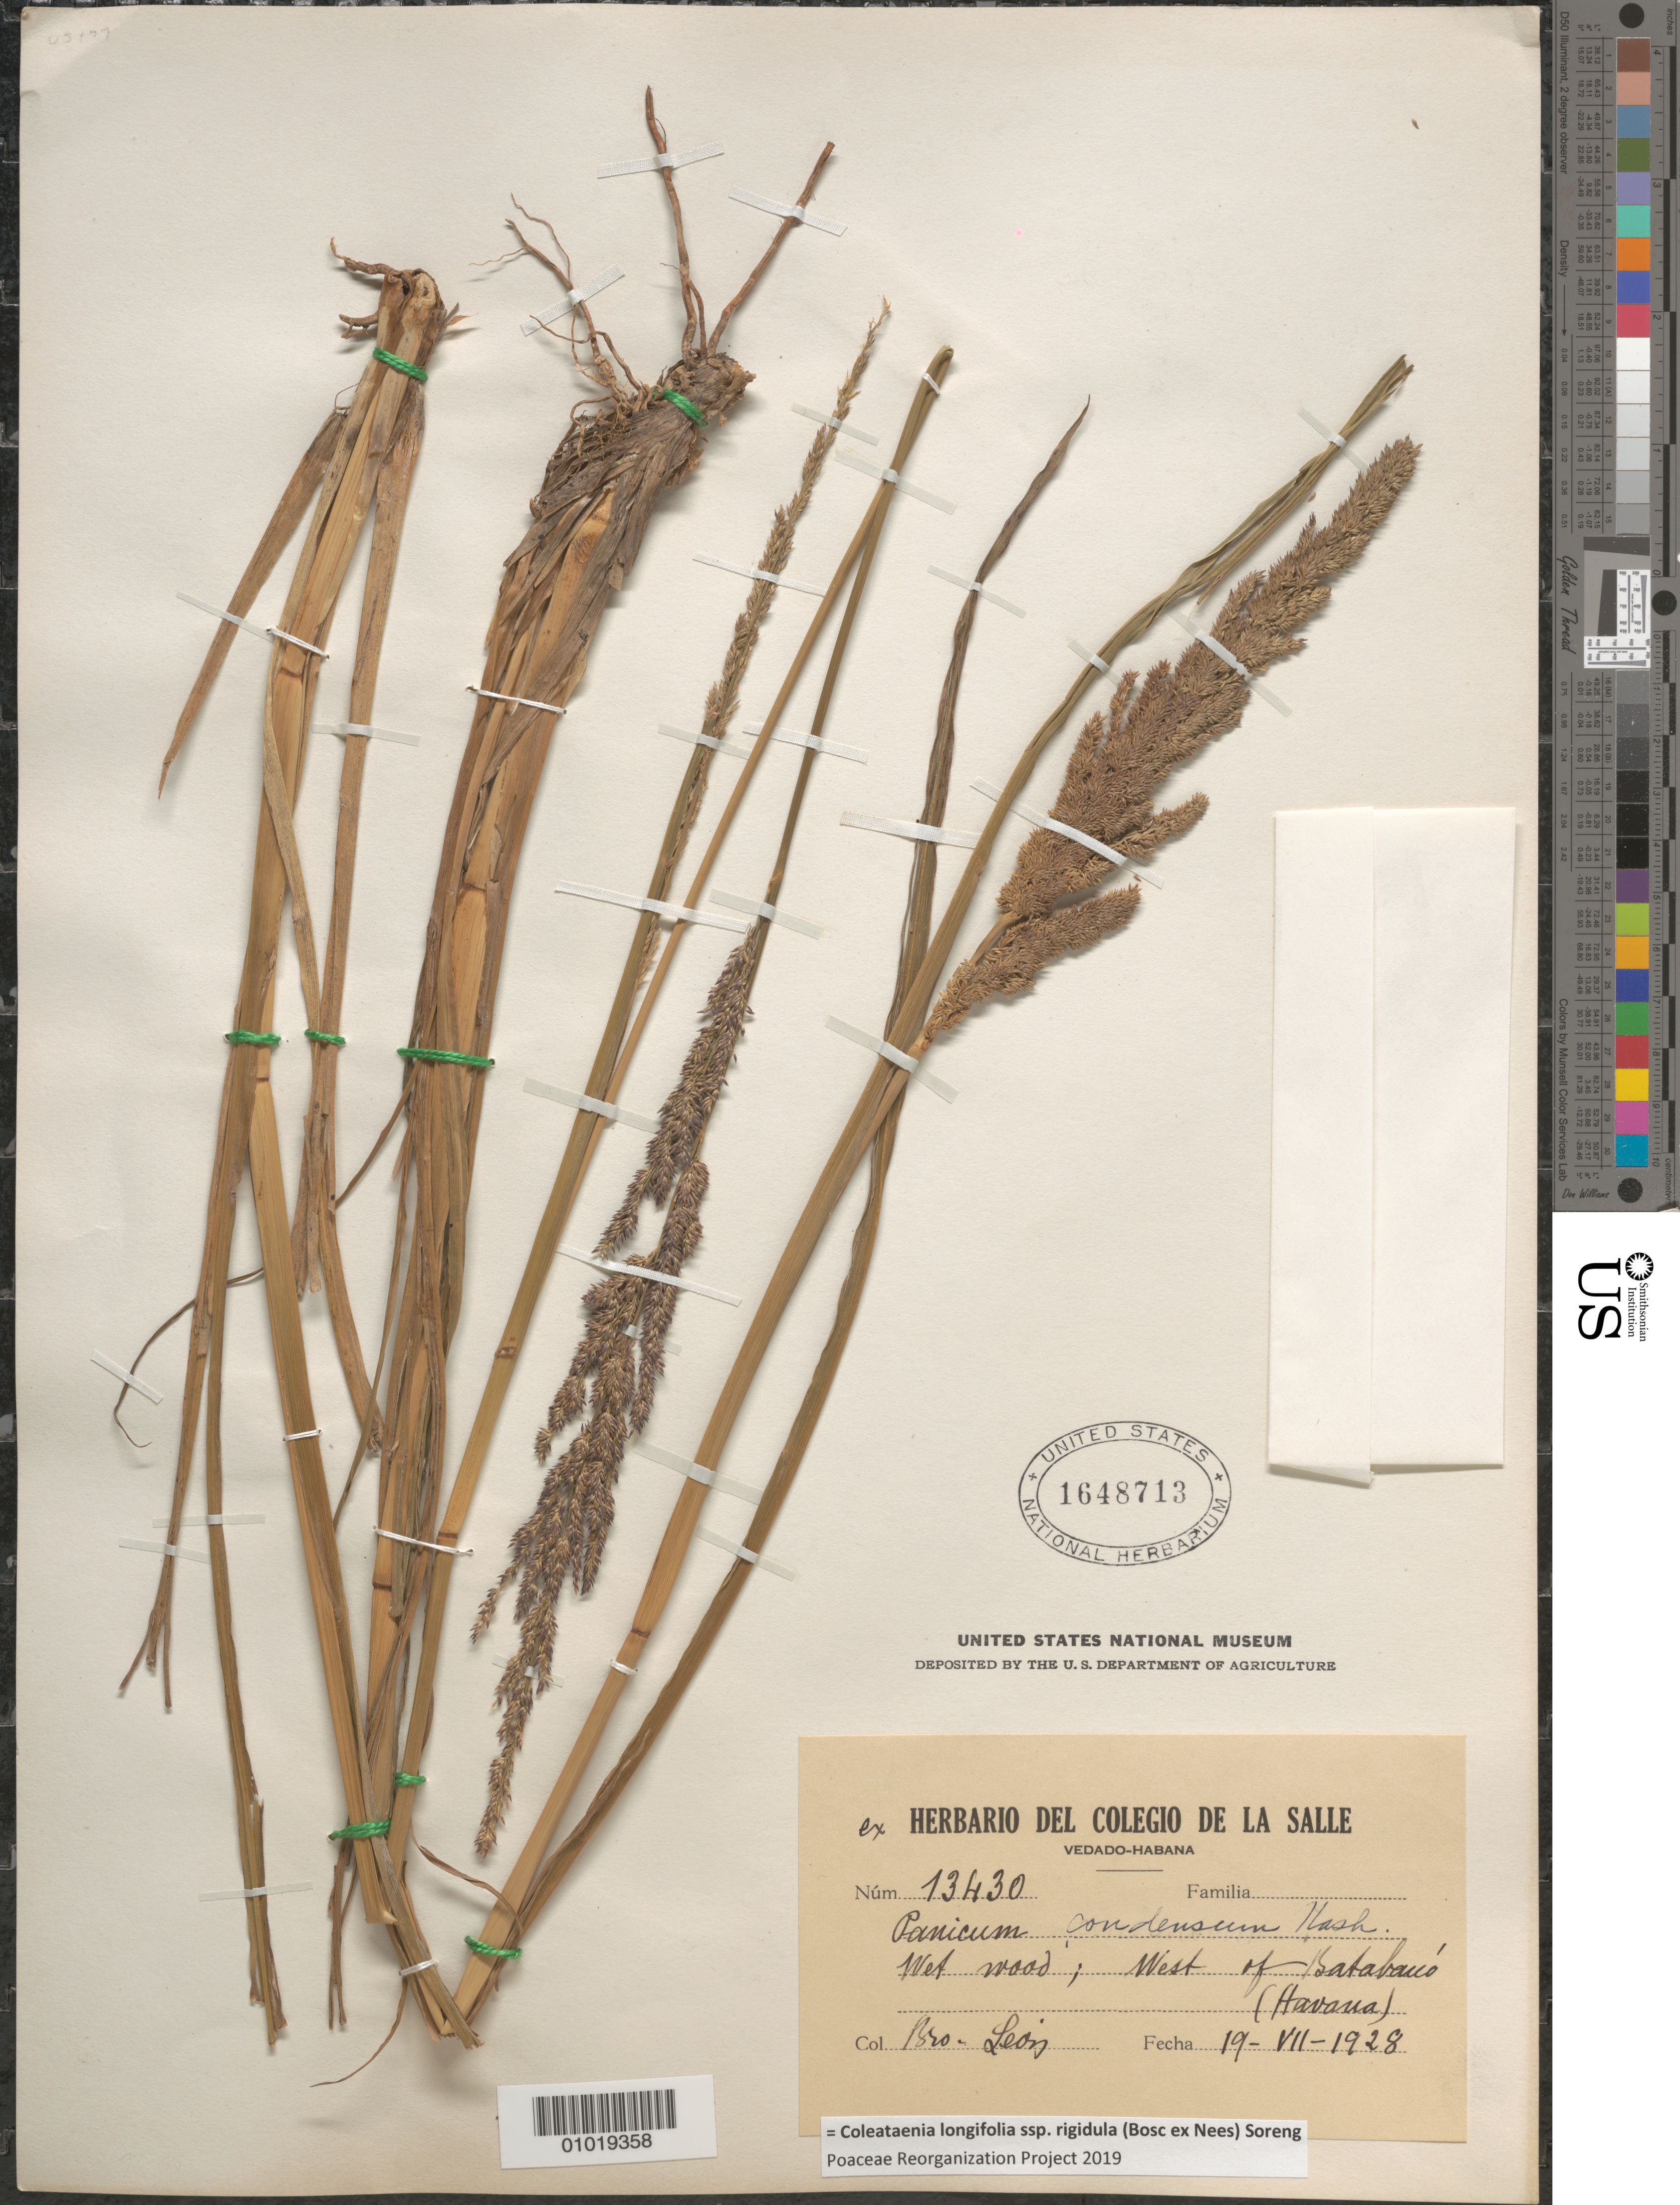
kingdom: Plantae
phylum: Tracheophyta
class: Liliopsida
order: Poales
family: Poaceae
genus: Panicum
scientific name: Panicum condensum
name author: Nash ex Small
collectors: Bro. León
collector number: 13430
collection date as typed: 19 Jul 1928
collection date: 1928-07-19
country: Cuba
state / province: La Habana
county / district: Batabanó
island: Cuba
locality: W of Batabano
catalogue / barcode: US 1648713